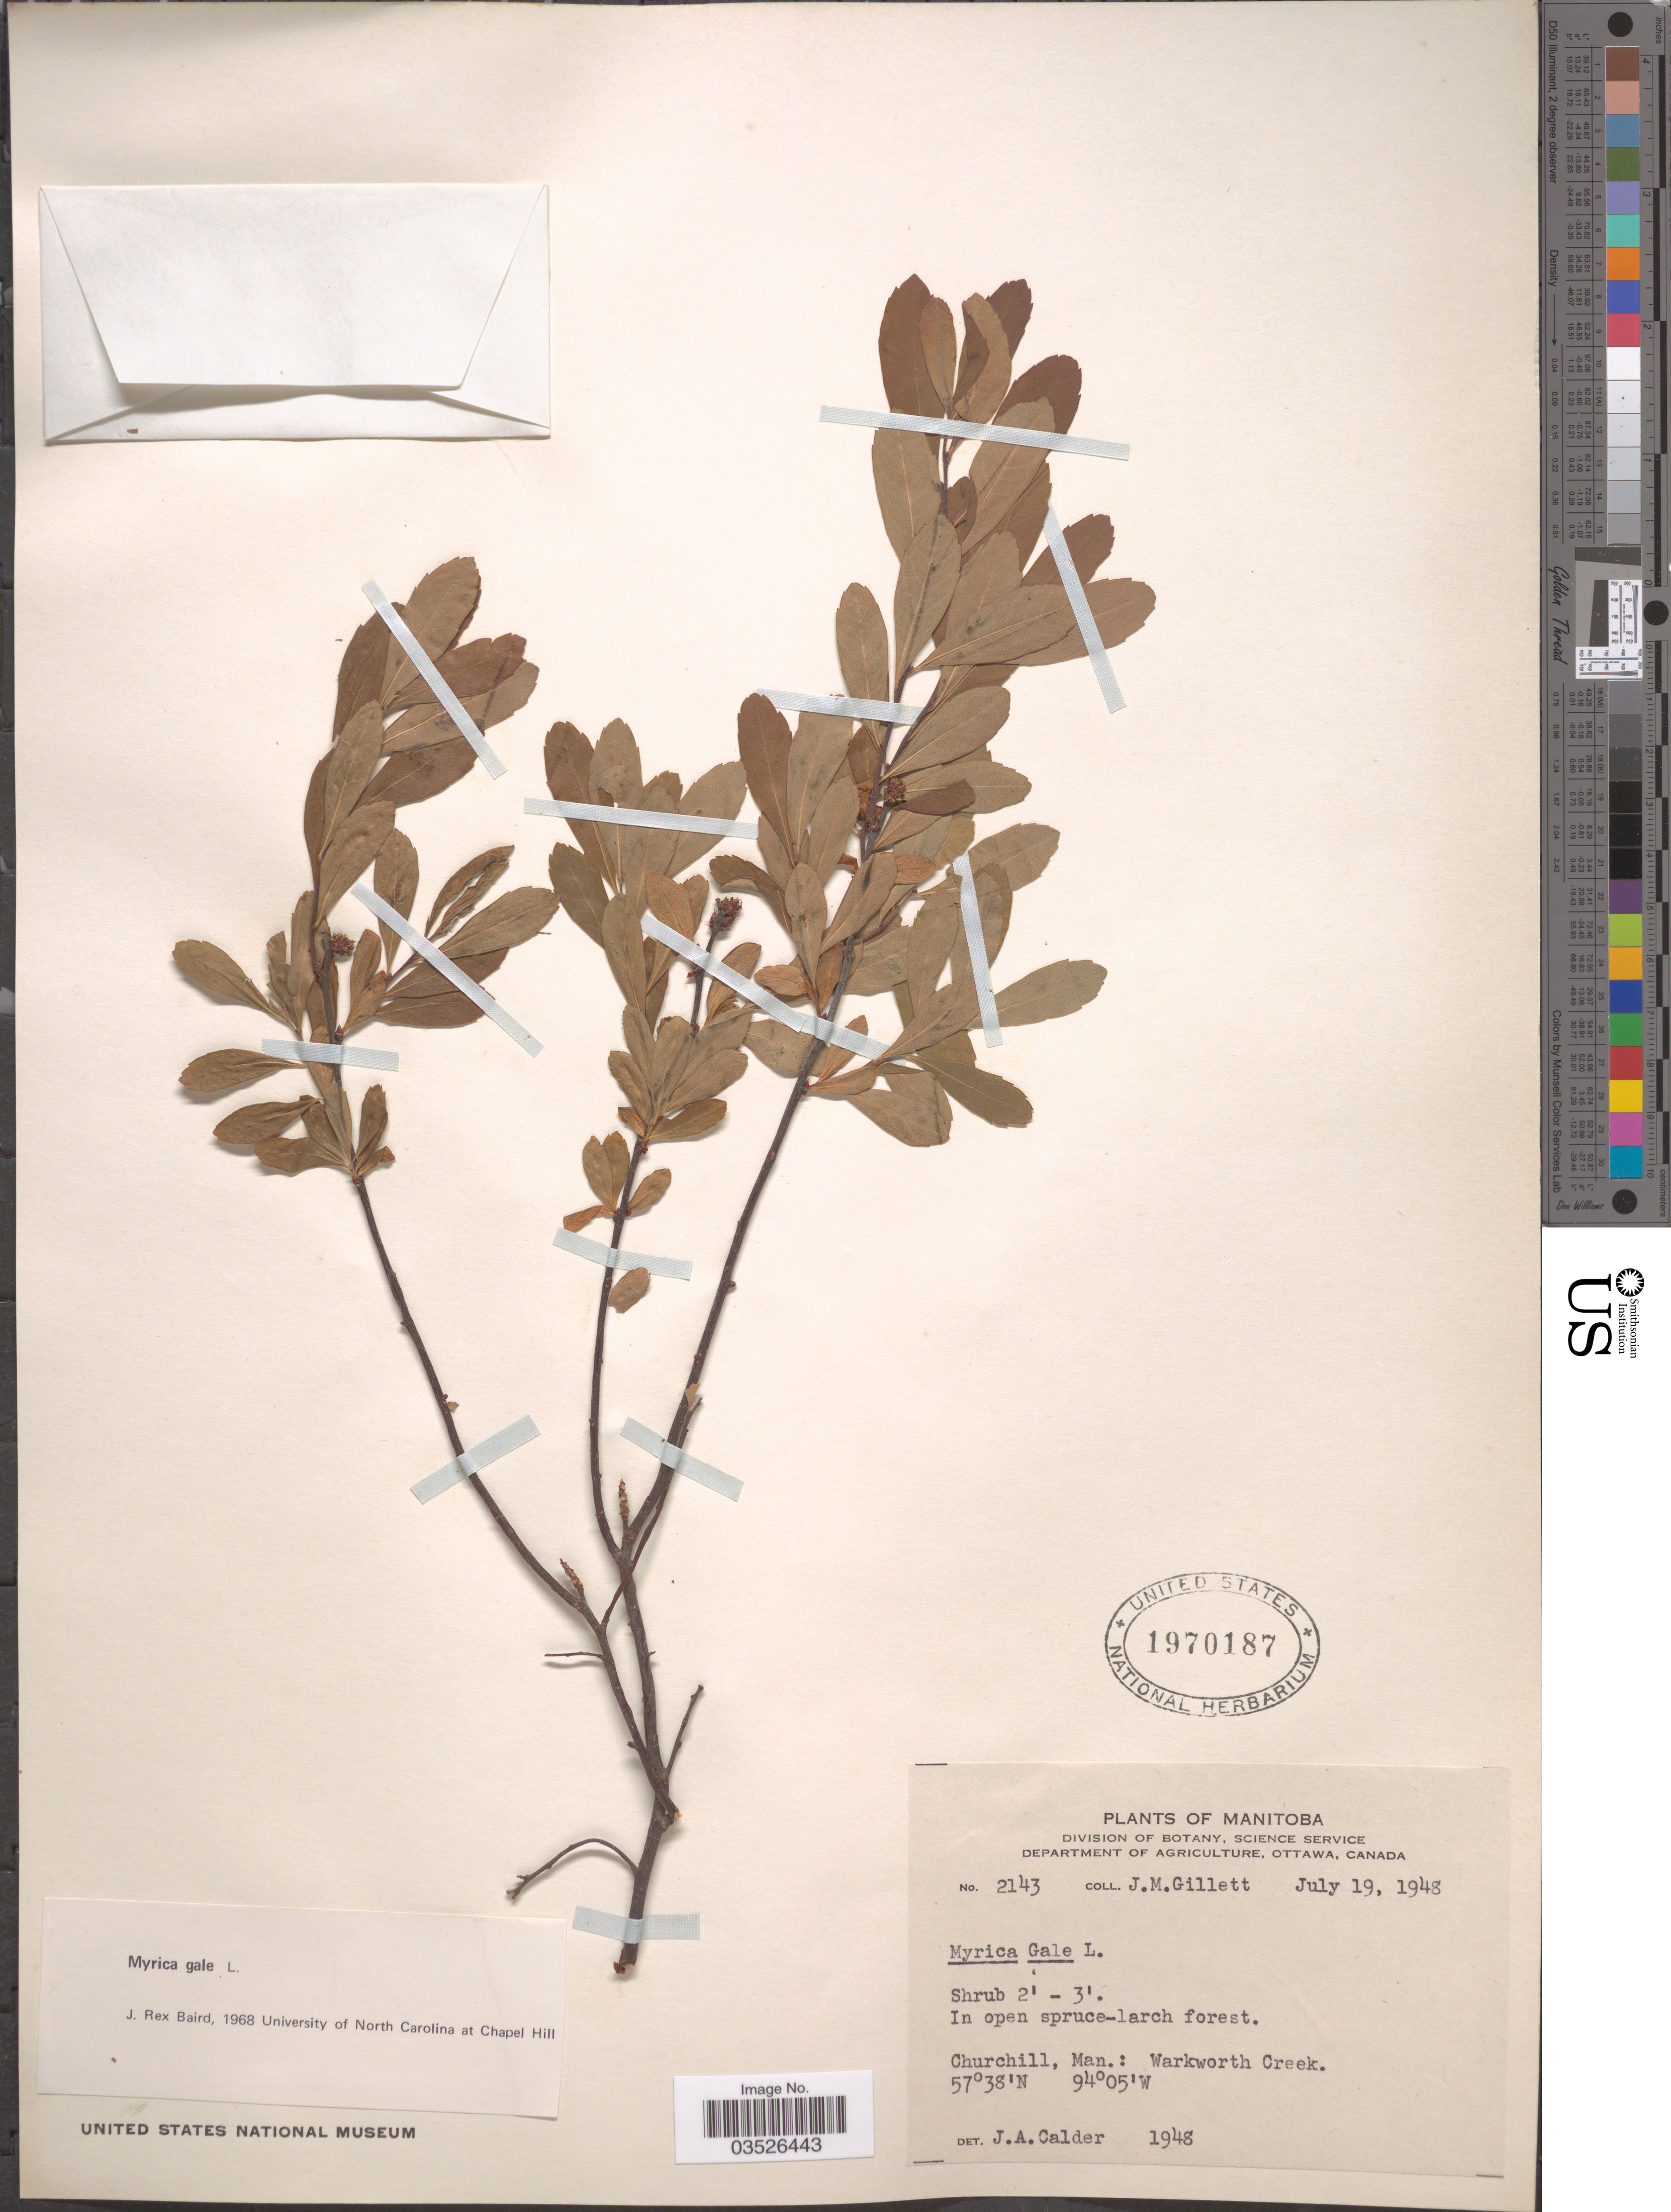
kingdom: Plantae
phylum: Tracheophyta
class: Magnoliopsida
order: Fagales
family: Myricaceae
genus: Myrica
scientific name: Myrica gale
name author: L.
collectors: J. M. Gillett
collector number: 2143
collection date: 1948-07-19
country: Canada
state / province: Manitoba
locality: Churchill, Man.: Warkworth Creek.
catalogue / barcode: US 1970187